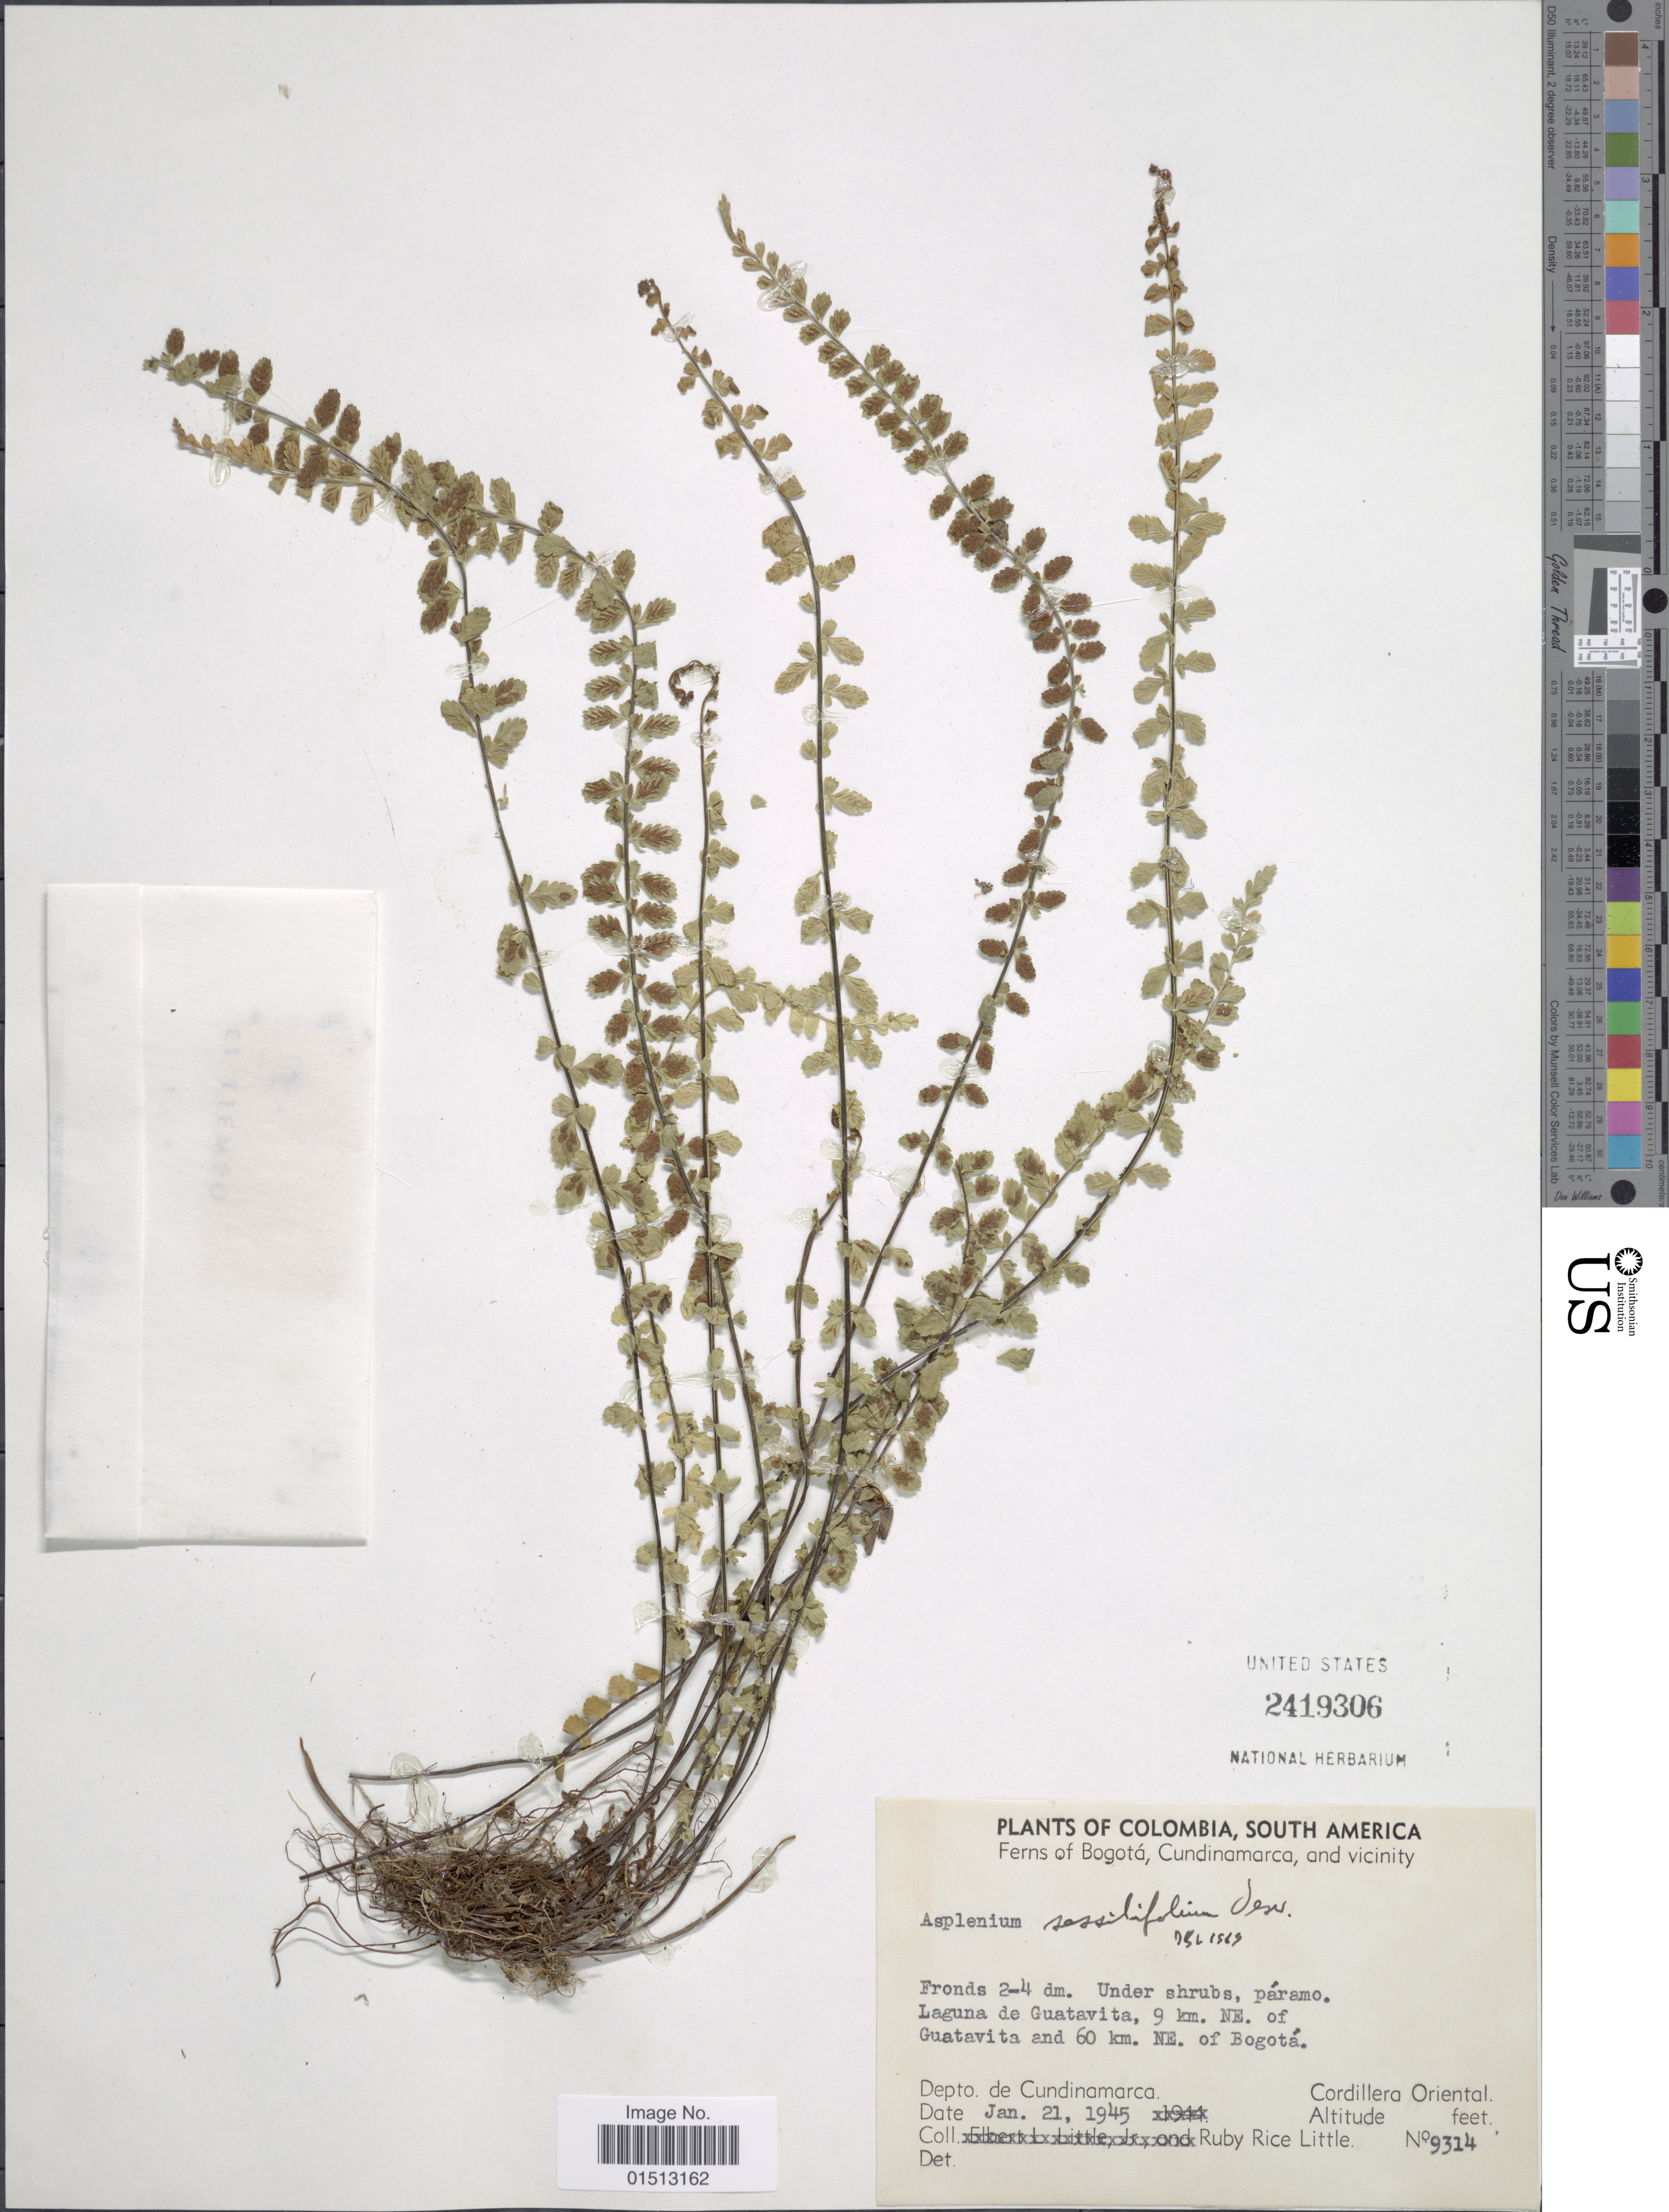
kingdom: Plantae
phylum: Tracheophyta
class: Polypodiopsida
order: Polypodiales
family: Aspleniaceae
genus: Asplenium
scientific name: Asplenium sessilifolium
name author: Desv.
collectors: R. R. Little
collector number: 9314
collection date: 1945-01-21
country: Colombia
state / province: Cundinamarca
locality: Cordillera Oriental, Laguna de Guatavita, 9 km. NE of Guatavita and 60 km. NE. of Bogotá.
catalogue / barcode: US 2419306